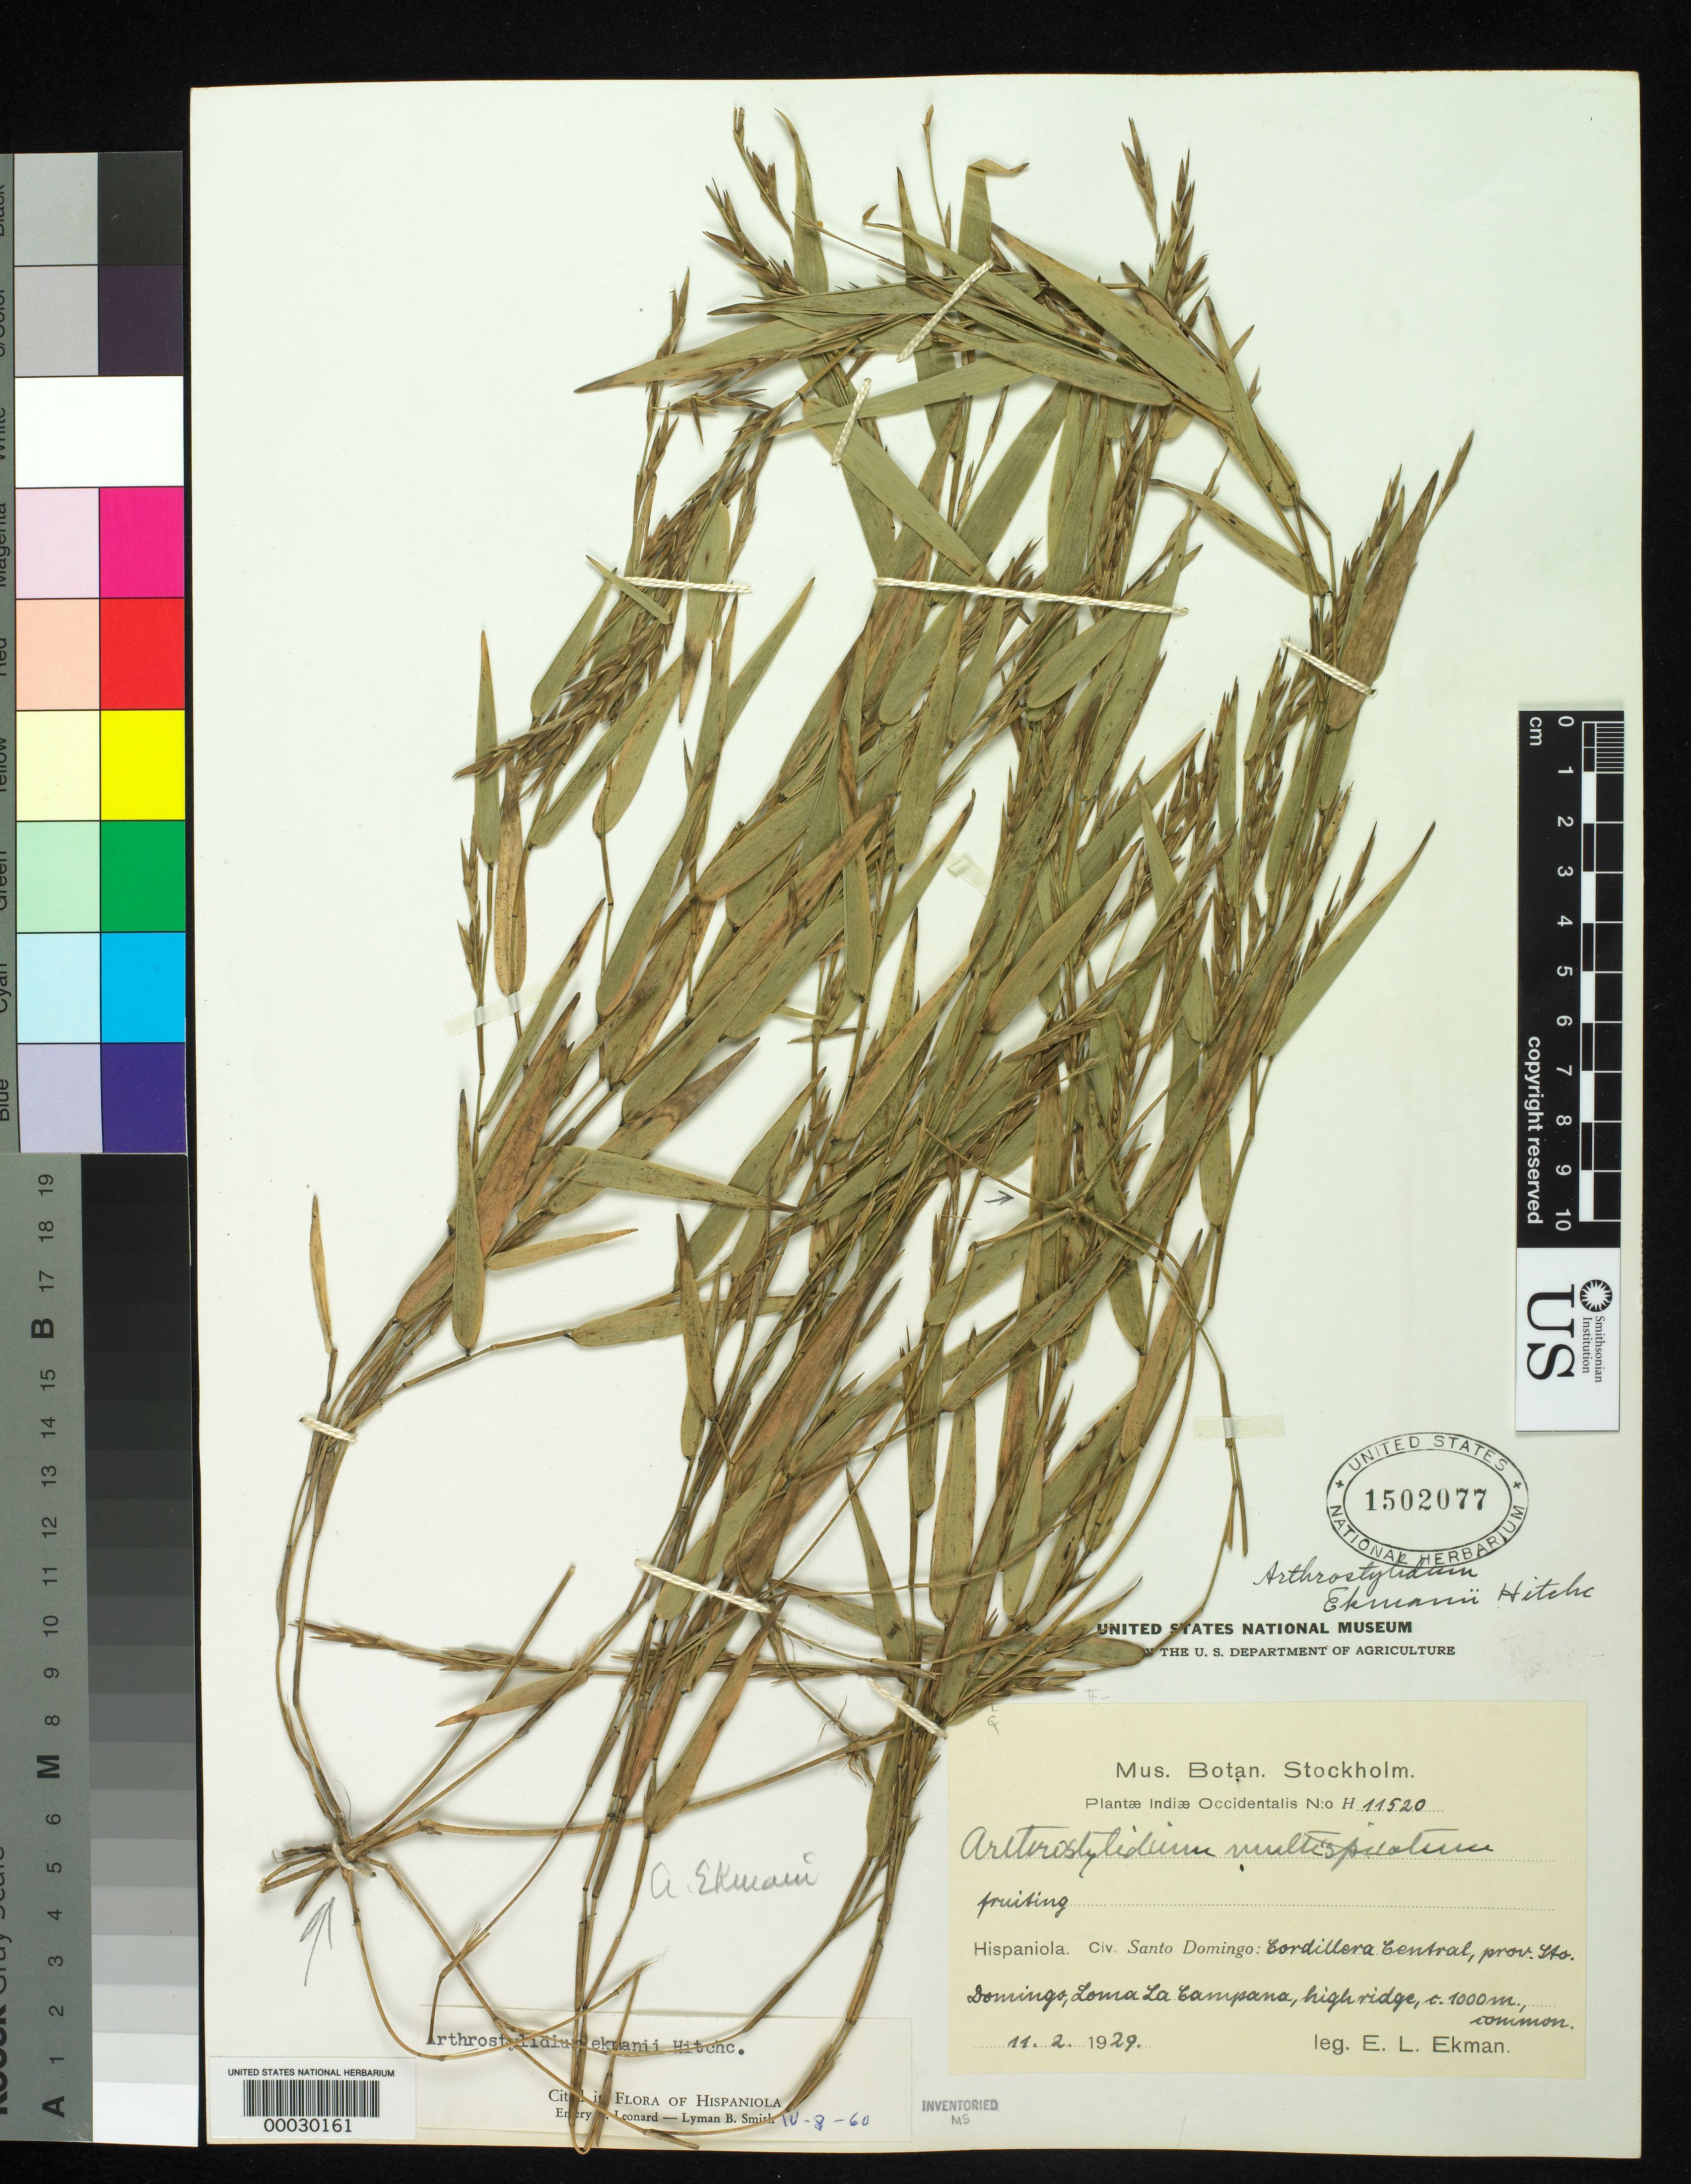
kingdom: Plantae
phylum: Tracheophyta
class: Liliopsida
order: Poales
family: Poaceae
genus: Arthrostylidium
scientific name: Arthrostylidium ekmanii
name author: Hitchc.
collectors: E. L. Ekman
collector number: H-11520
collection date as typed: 11 Feb 1929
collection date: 1929-02-11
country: Dominican Republic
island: Hispaniola Island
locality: Santo Domingo.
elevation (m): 1000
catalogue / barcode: US 1502077